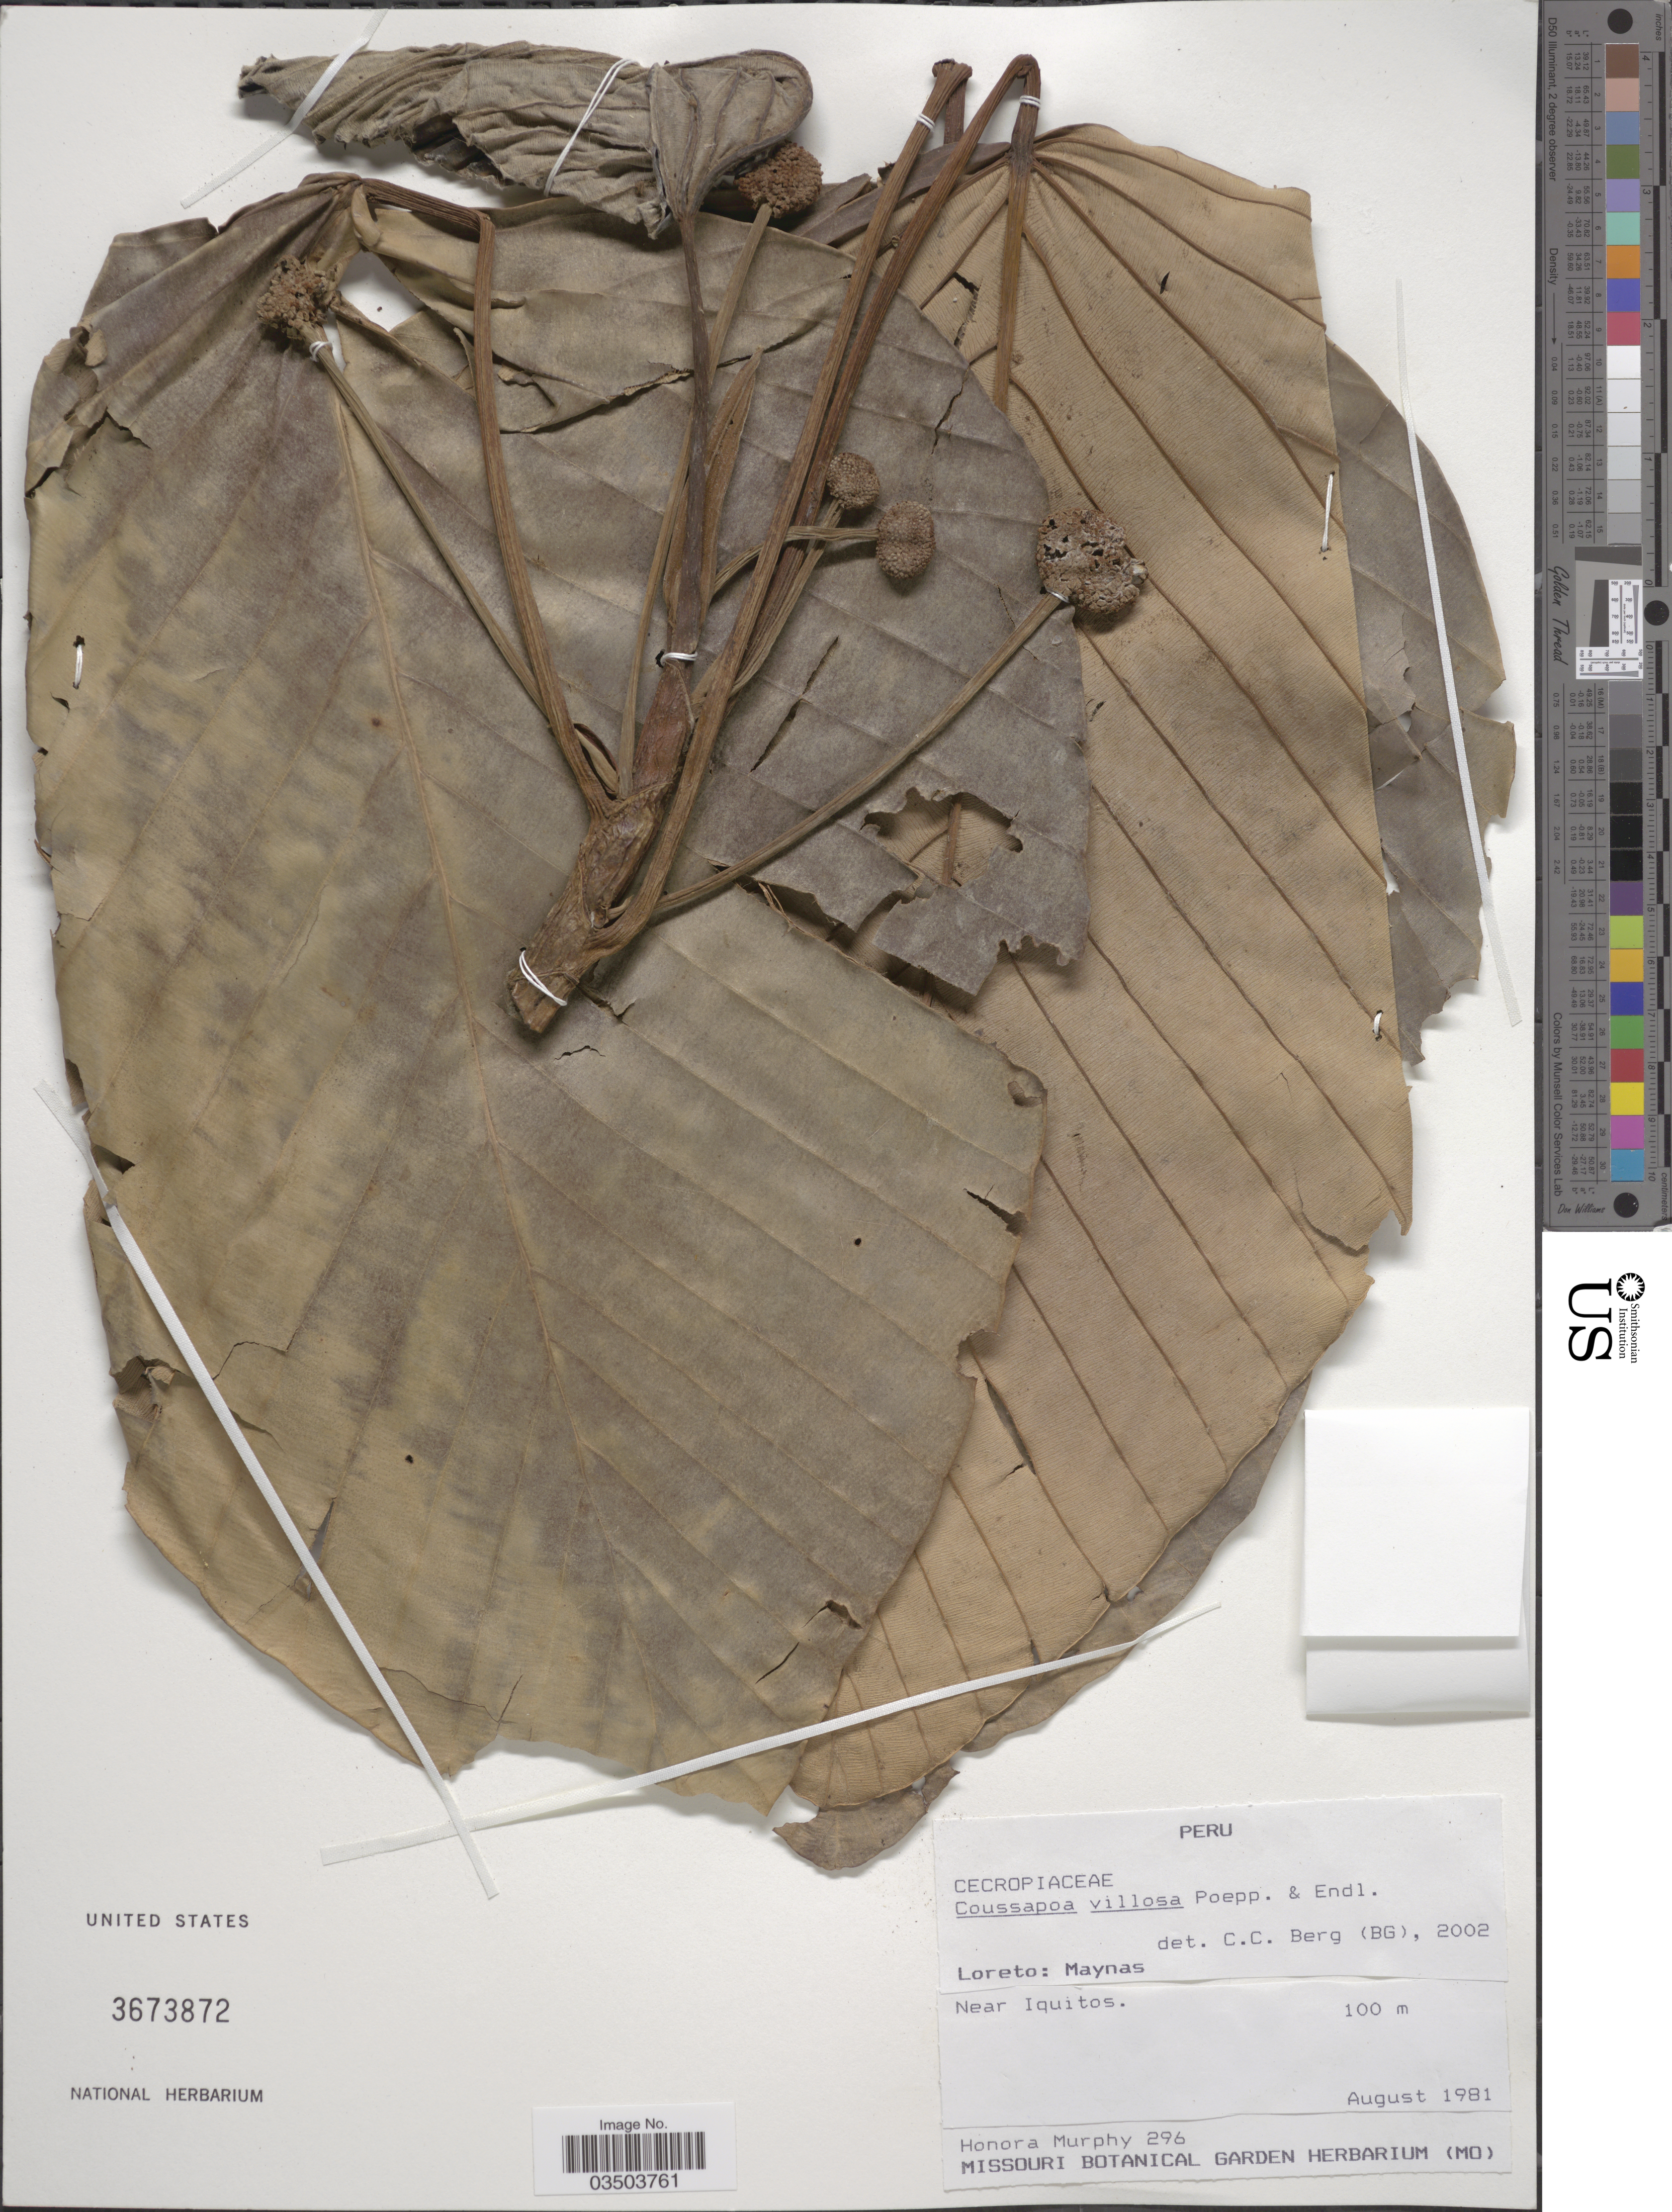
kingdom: Plantae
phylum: Tracheophyta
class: Magnoliopsida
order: Rosales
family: Urticaceae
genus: Coussapoa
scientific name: Coussapoa villosa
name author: Poepp. & Endl.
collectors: H. Murphy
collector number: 296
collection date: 1981-08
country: Peru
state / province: Loreto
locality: Maynas. Near Iquitos.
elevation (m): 100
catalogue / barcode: US 3673872